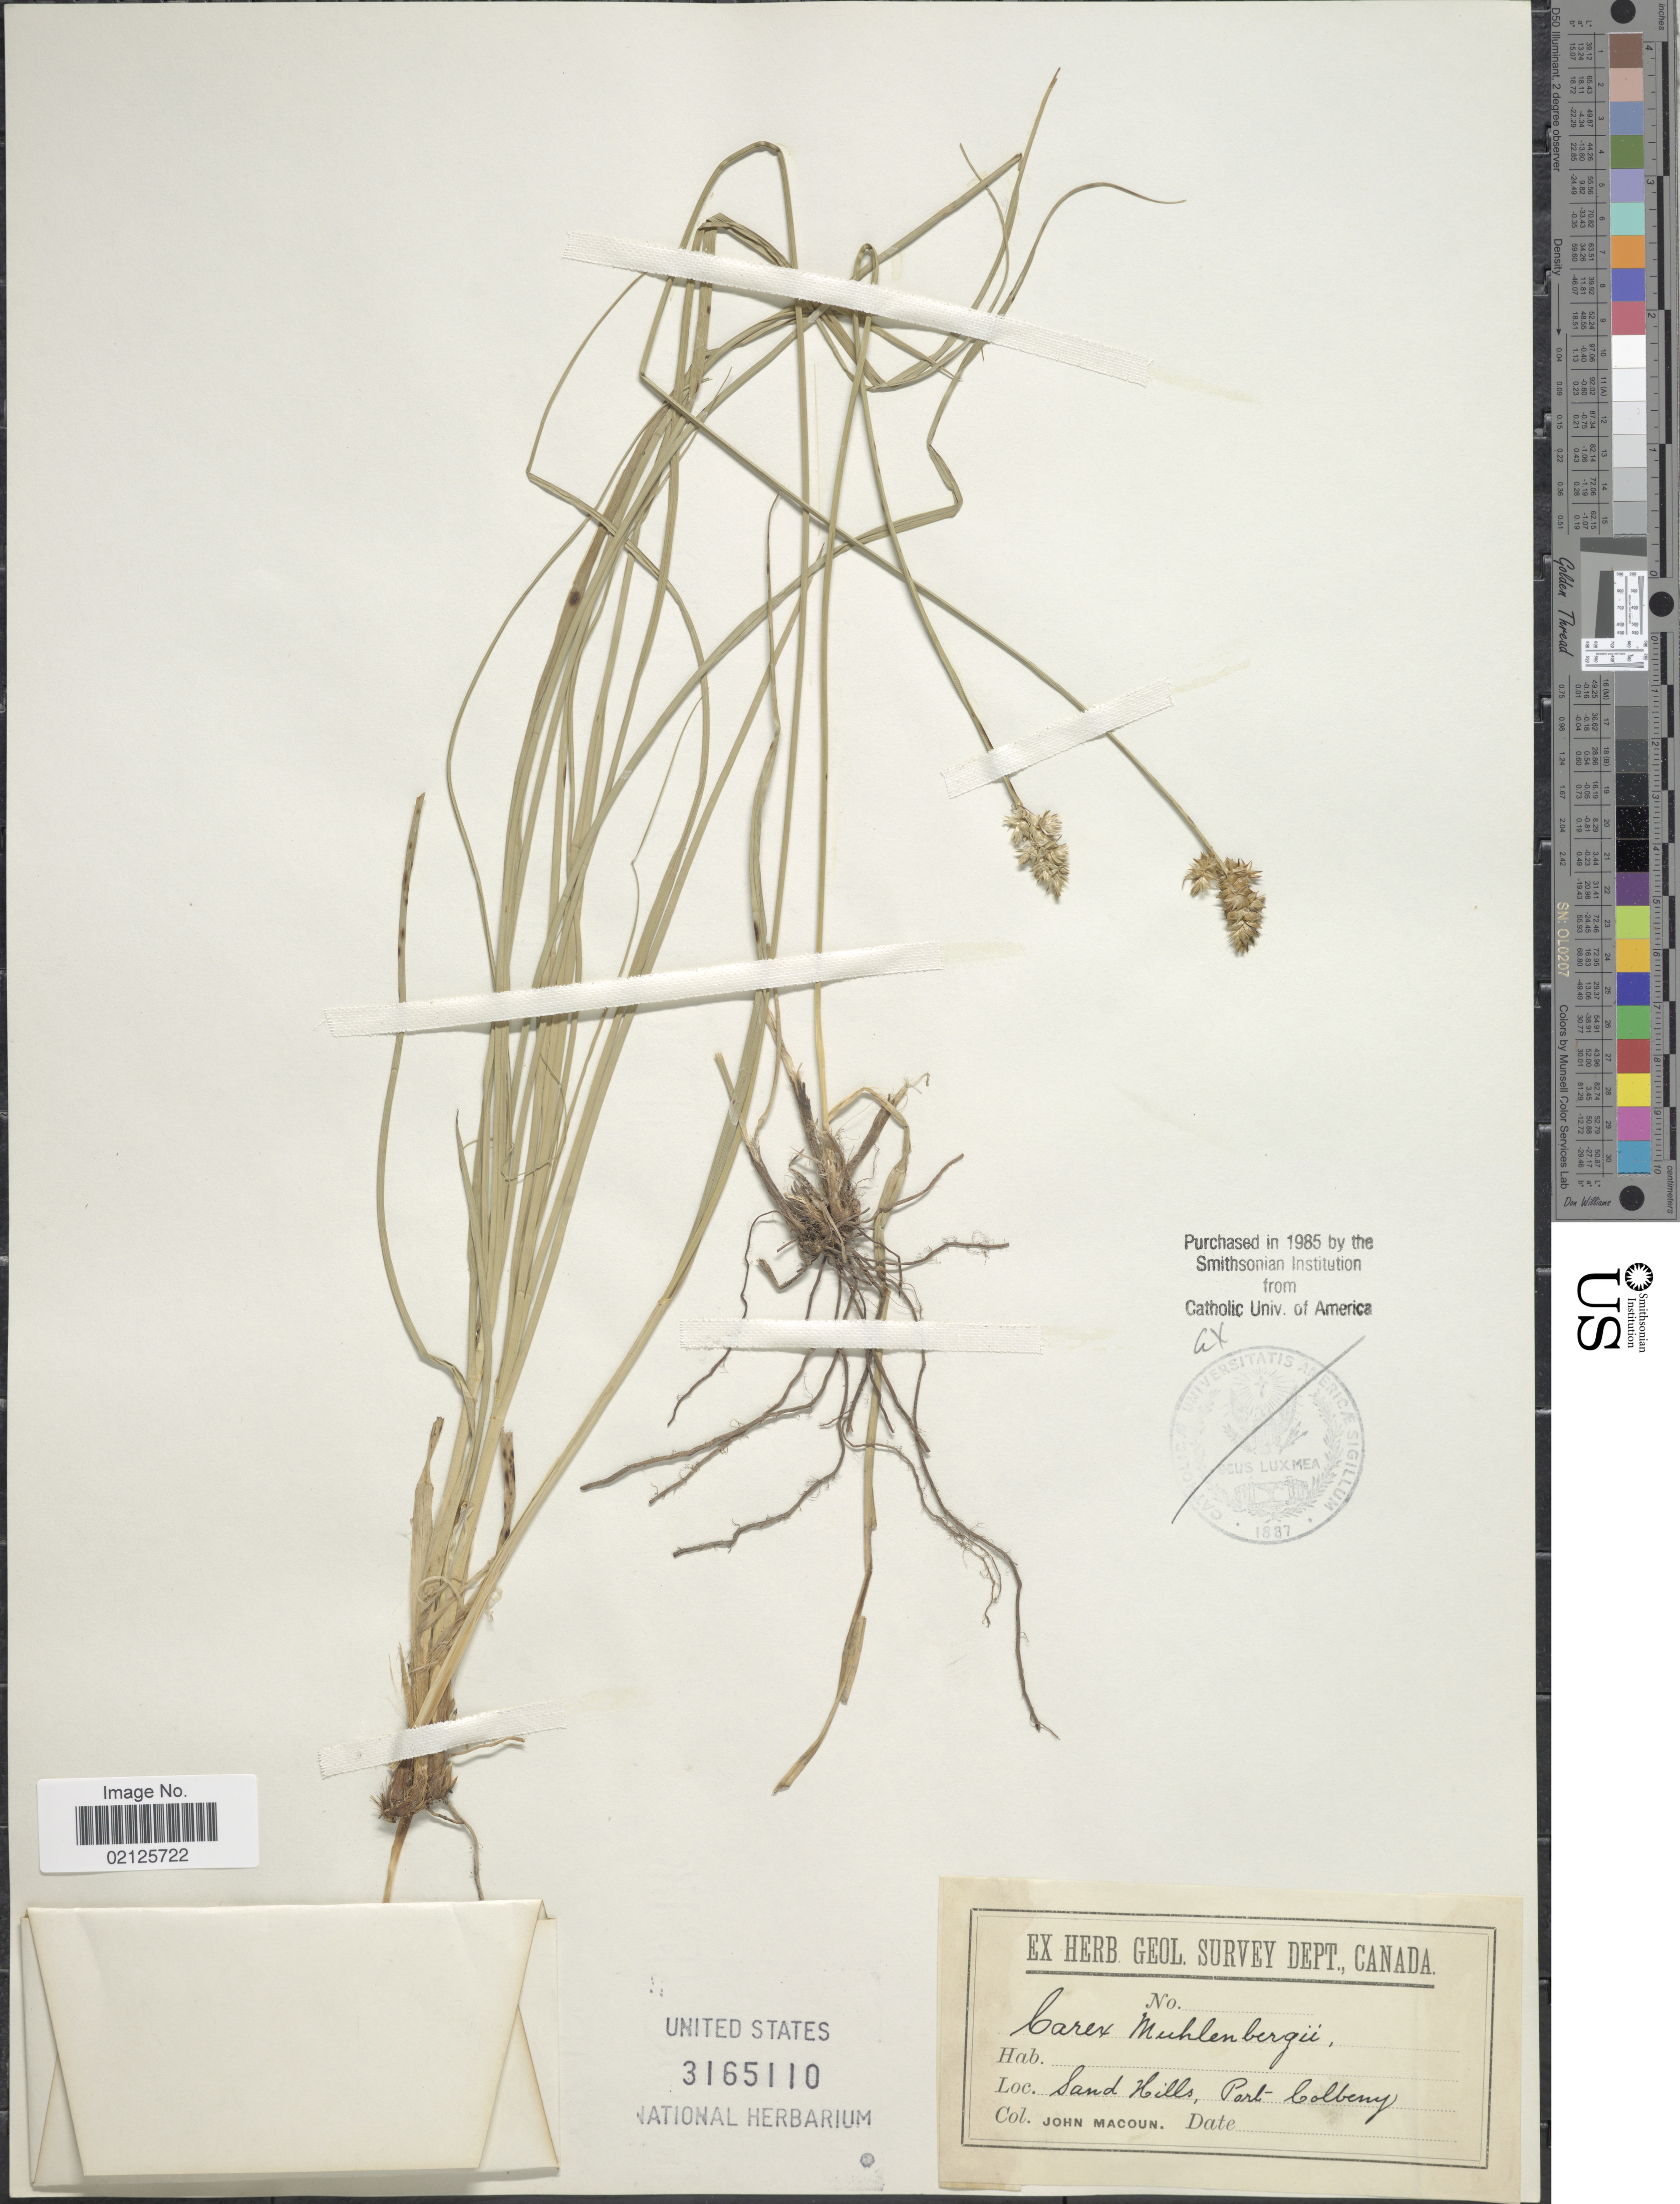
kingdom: Plantae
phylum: Tracheophyta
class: Liliopsida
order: Poales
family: Cyperaceae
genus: Carex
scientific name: Carex muehlenbergii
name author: Willd.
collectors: J. Macoun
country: Canada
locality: Sand Hills, Part Colbeny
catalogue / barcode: US 3165110